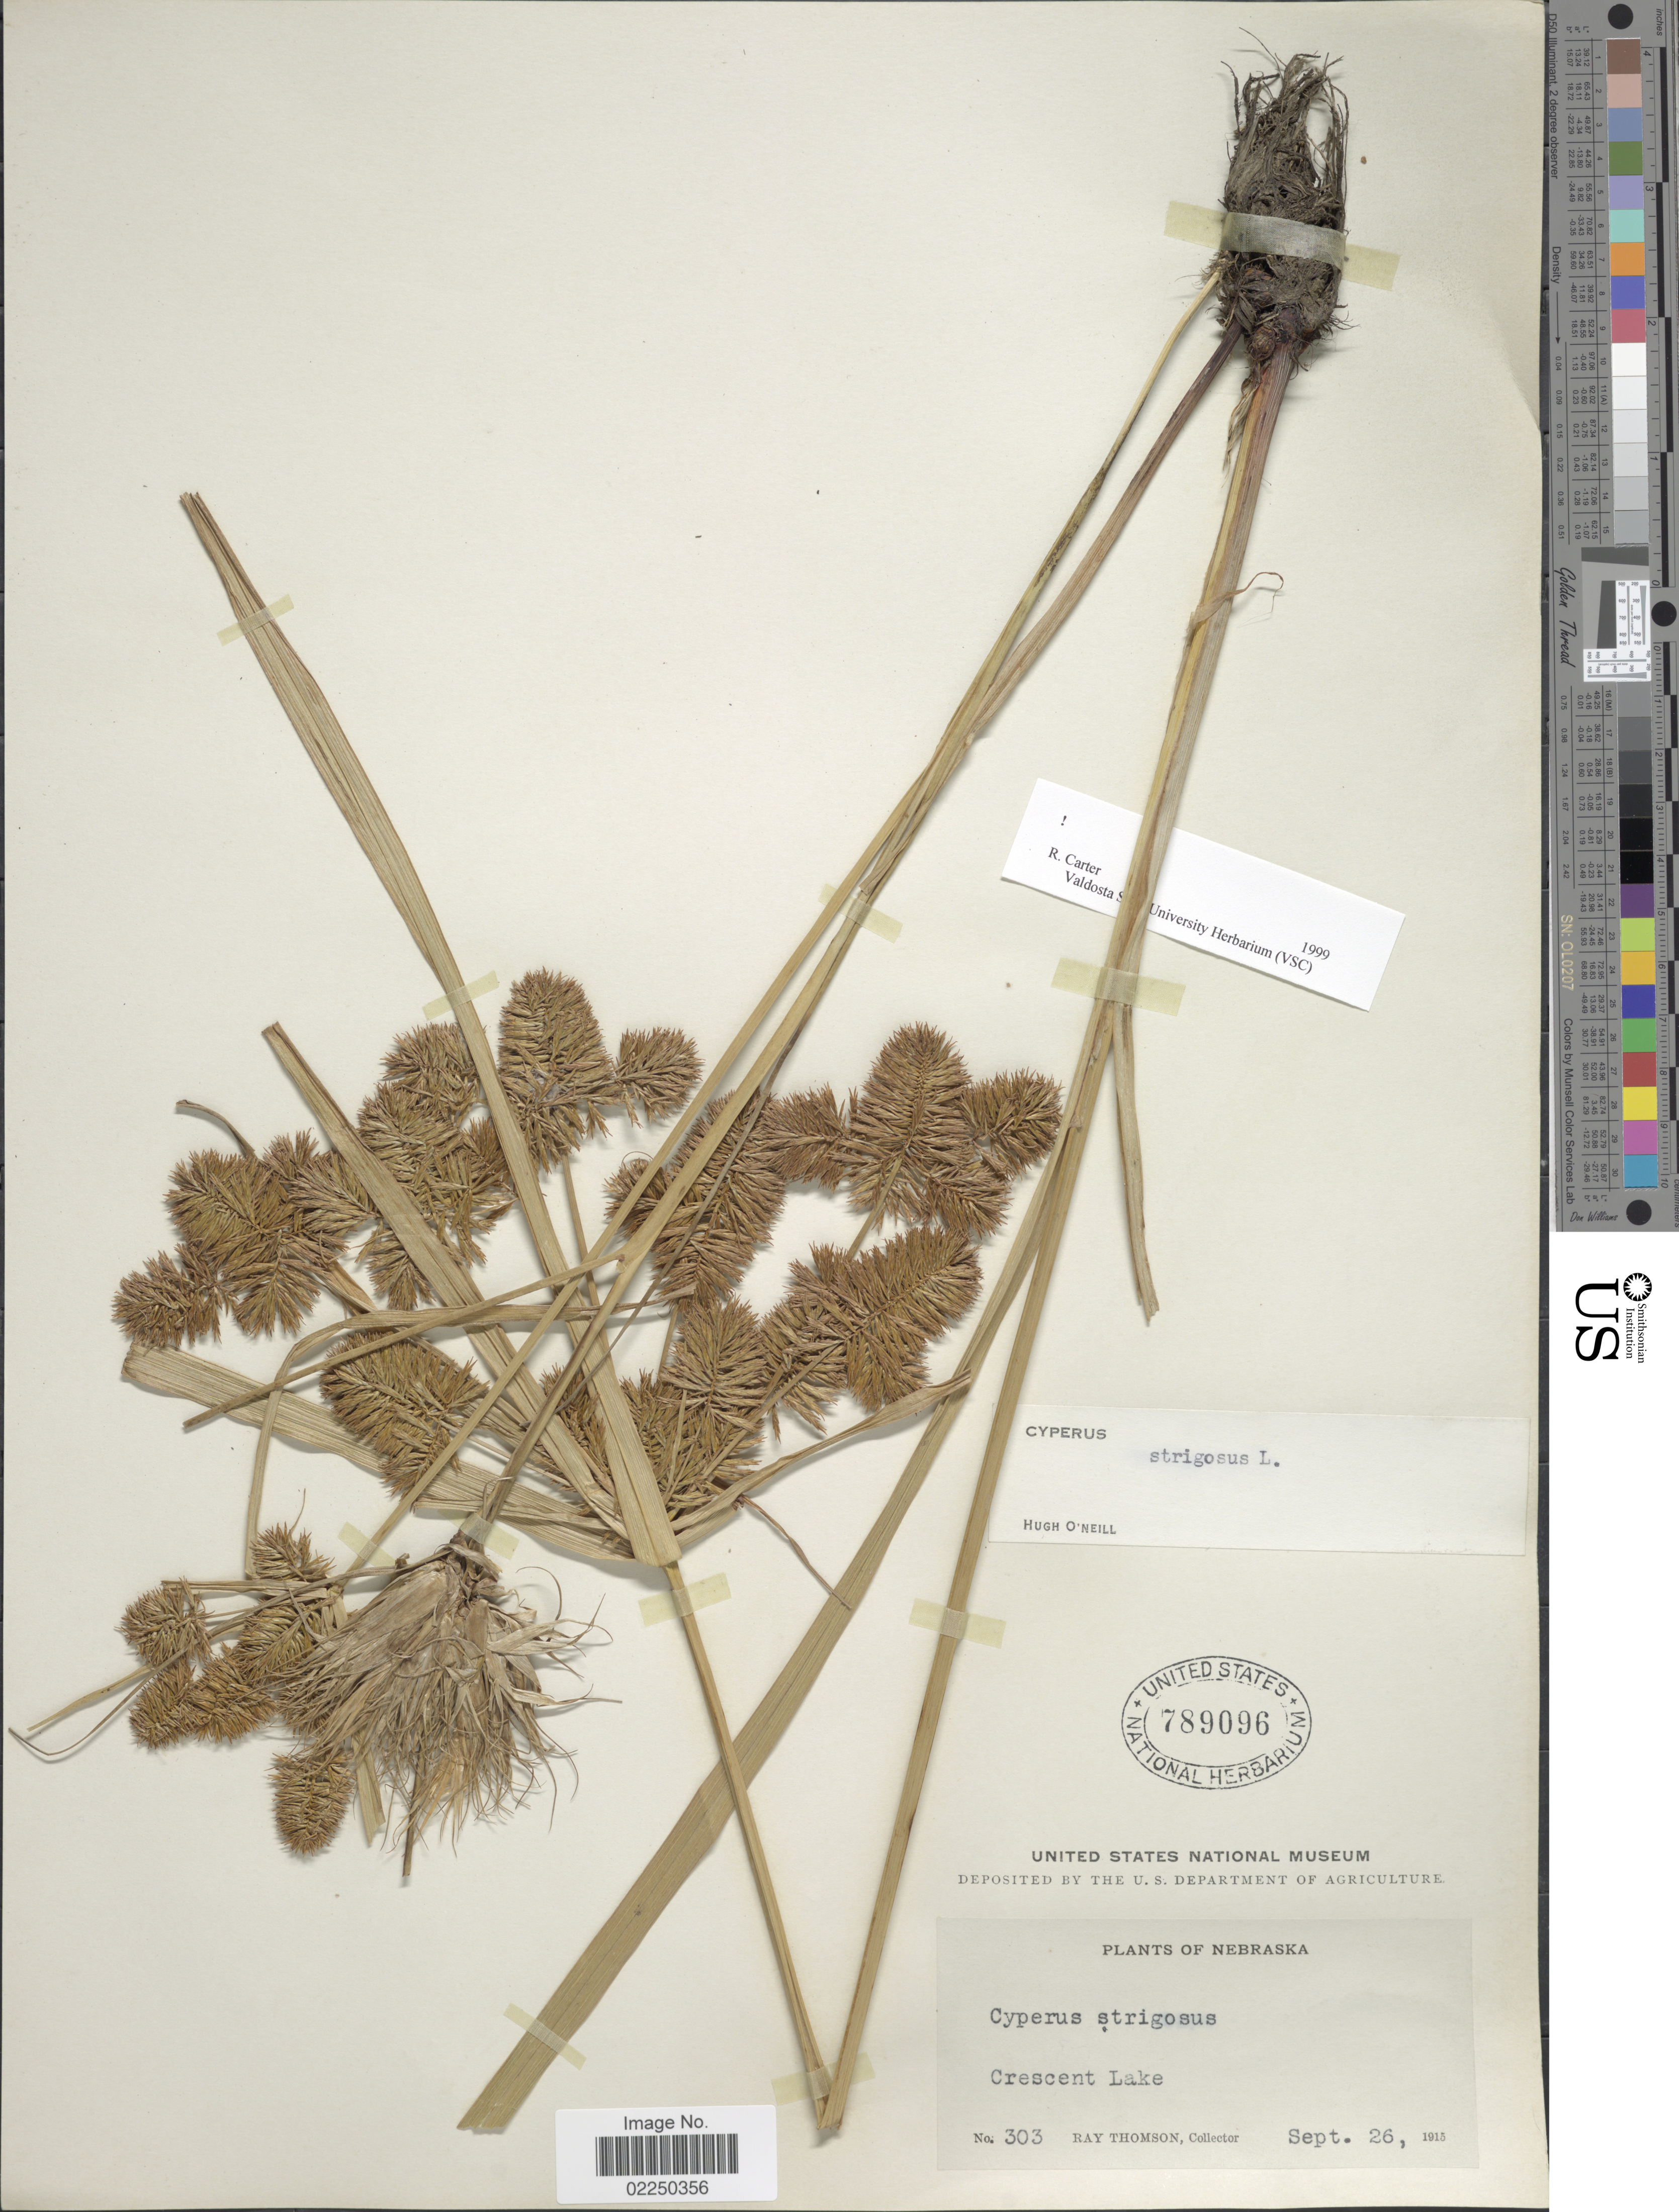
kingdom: Plantae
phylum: Tracheophyta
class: Liliopsida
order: Poales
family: Cyperaceae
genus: Cyperus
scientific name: Cyperus strigosus L.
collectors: R. Thomson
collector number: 303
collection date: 1915-09-26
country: United States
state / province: Nebraska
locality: Crescent Lake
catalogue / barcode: US 789096